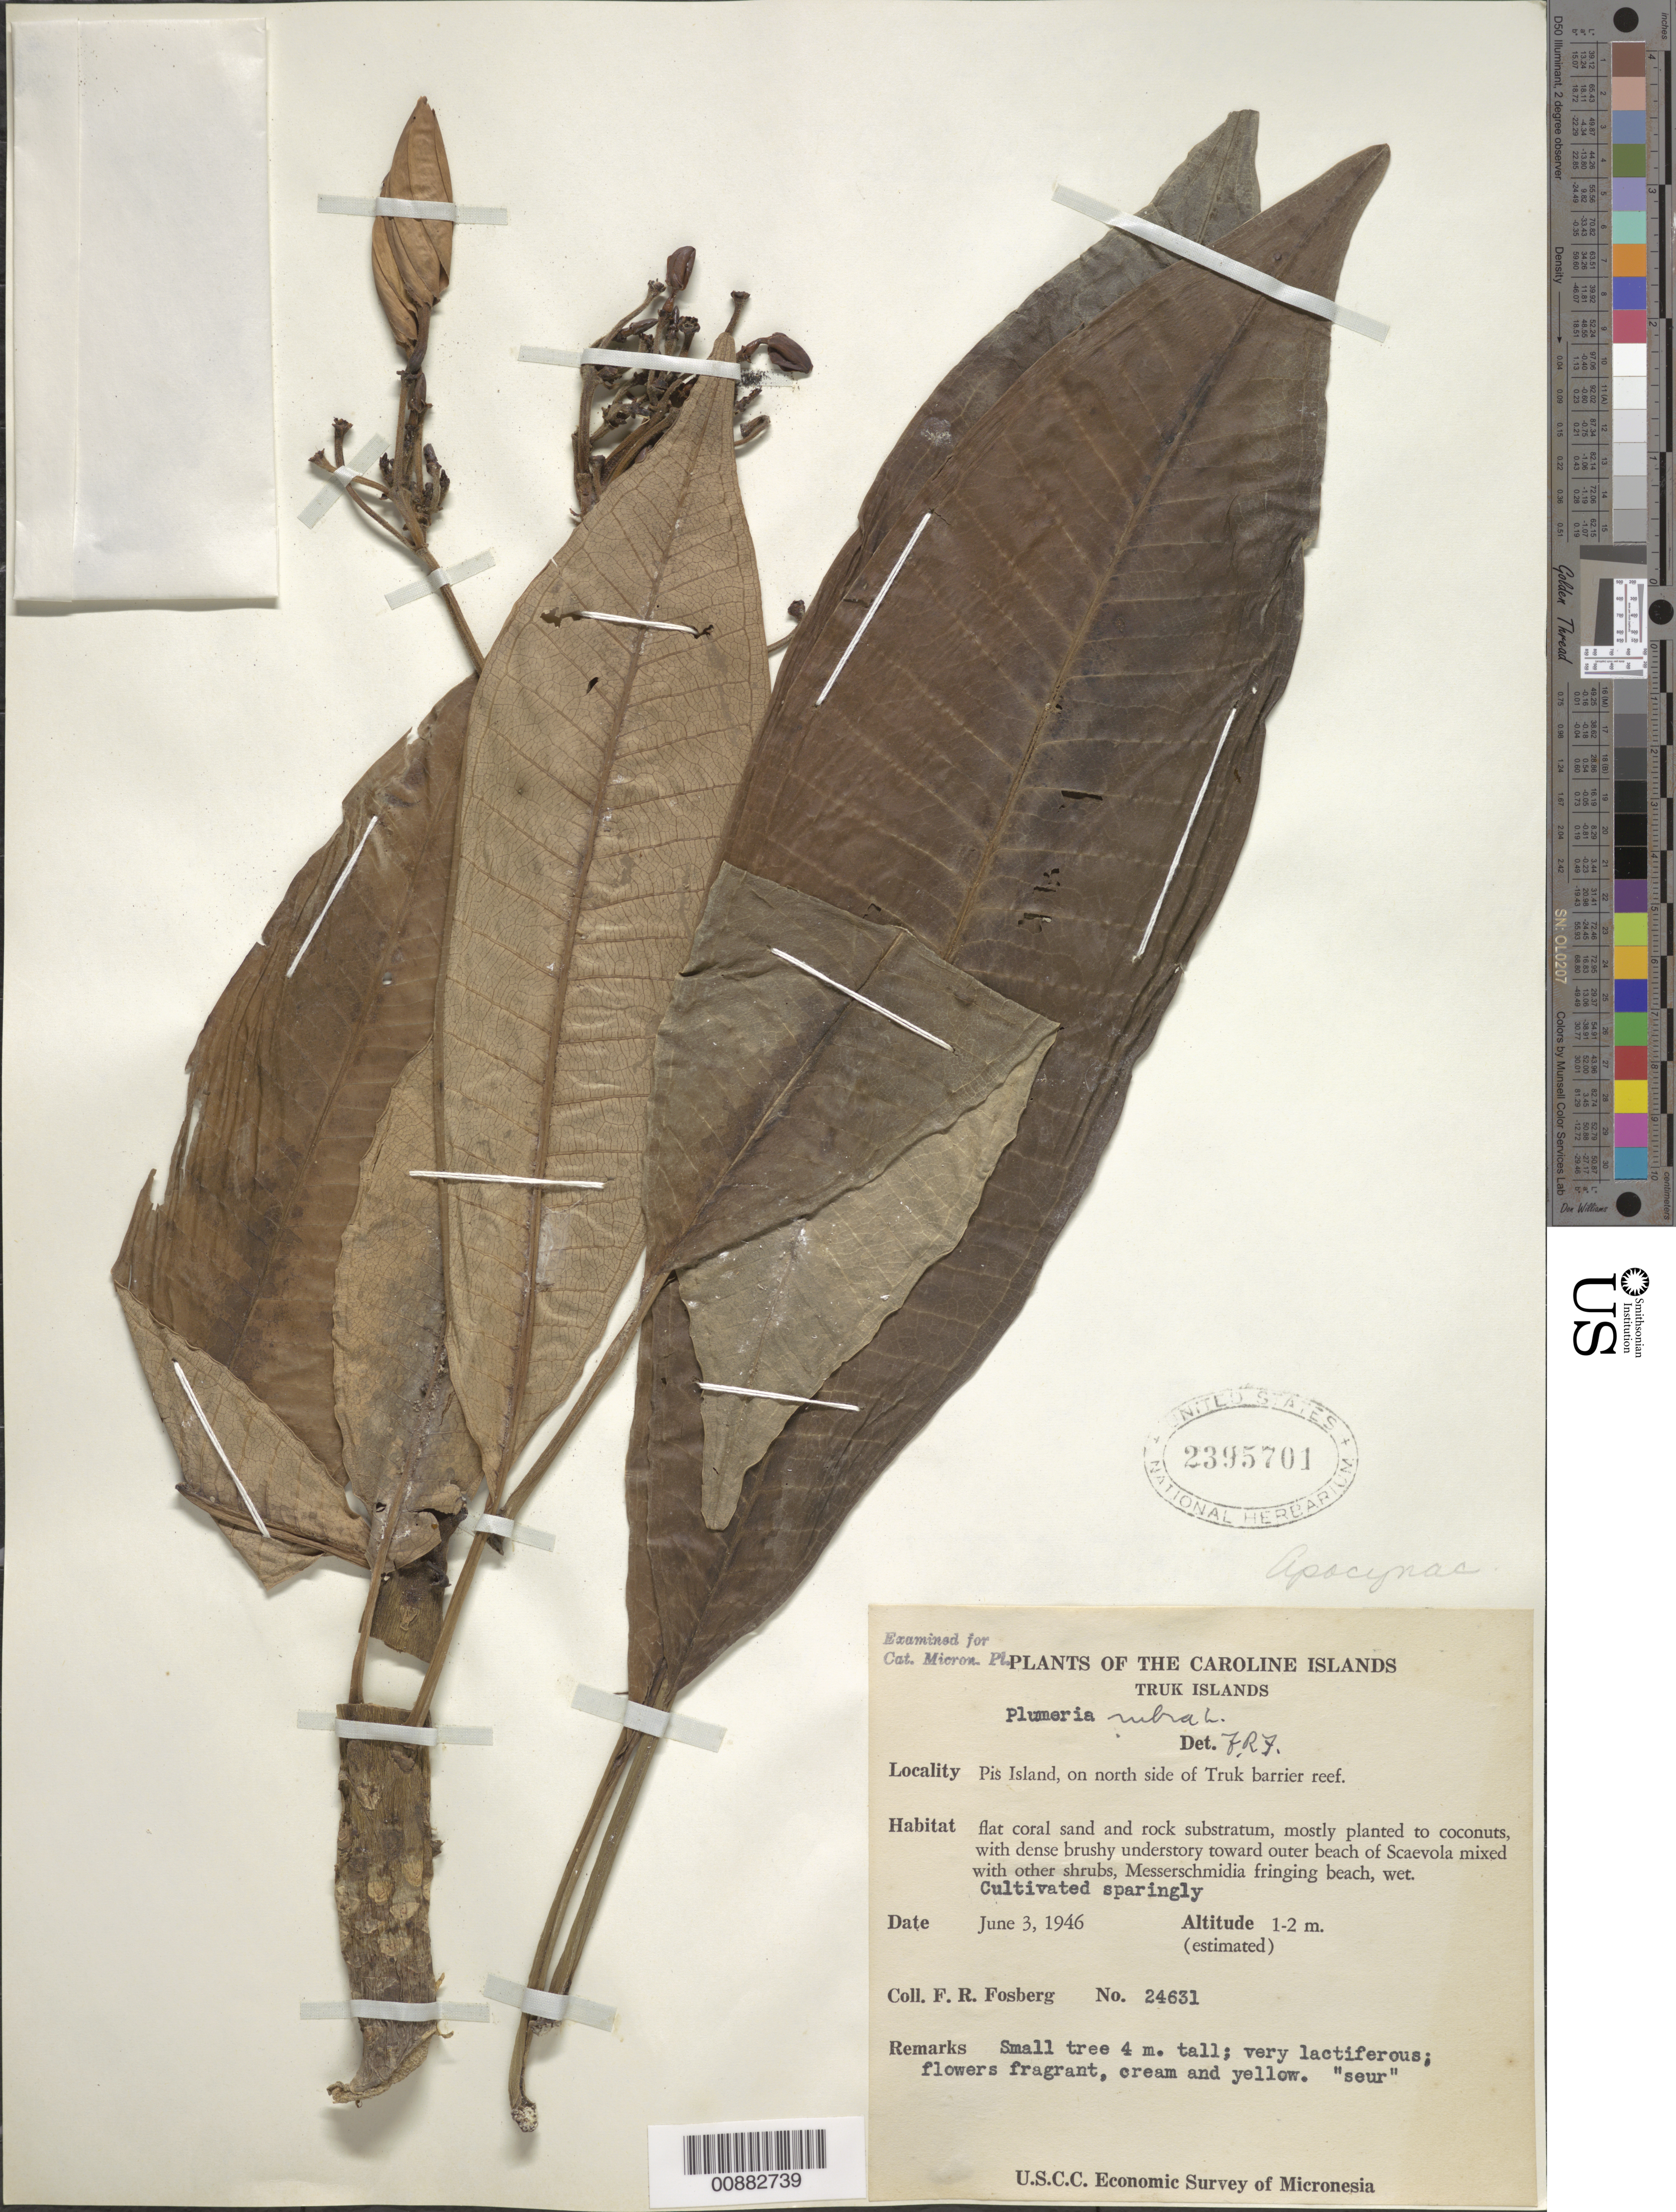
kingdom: Plantae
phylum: Tracheophyta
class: Magnoliopsida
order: Gentianales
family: Apocynaceae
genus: Plumeria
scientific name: Plumeria rubra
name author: L.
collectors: F. R. Fosberg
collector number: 24631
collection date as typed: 03 Jun 1946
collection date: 1946-06-03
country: Micronesia, Federated States of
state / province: Truk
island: Losap Atoll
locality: North side of Truk barrier reef.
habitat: flat coral sand and rock substratum, mostly planted to coconuts w dense brushy understory twd outer beach of Scaevola, shrub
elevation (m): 1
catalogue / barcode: US 2395701